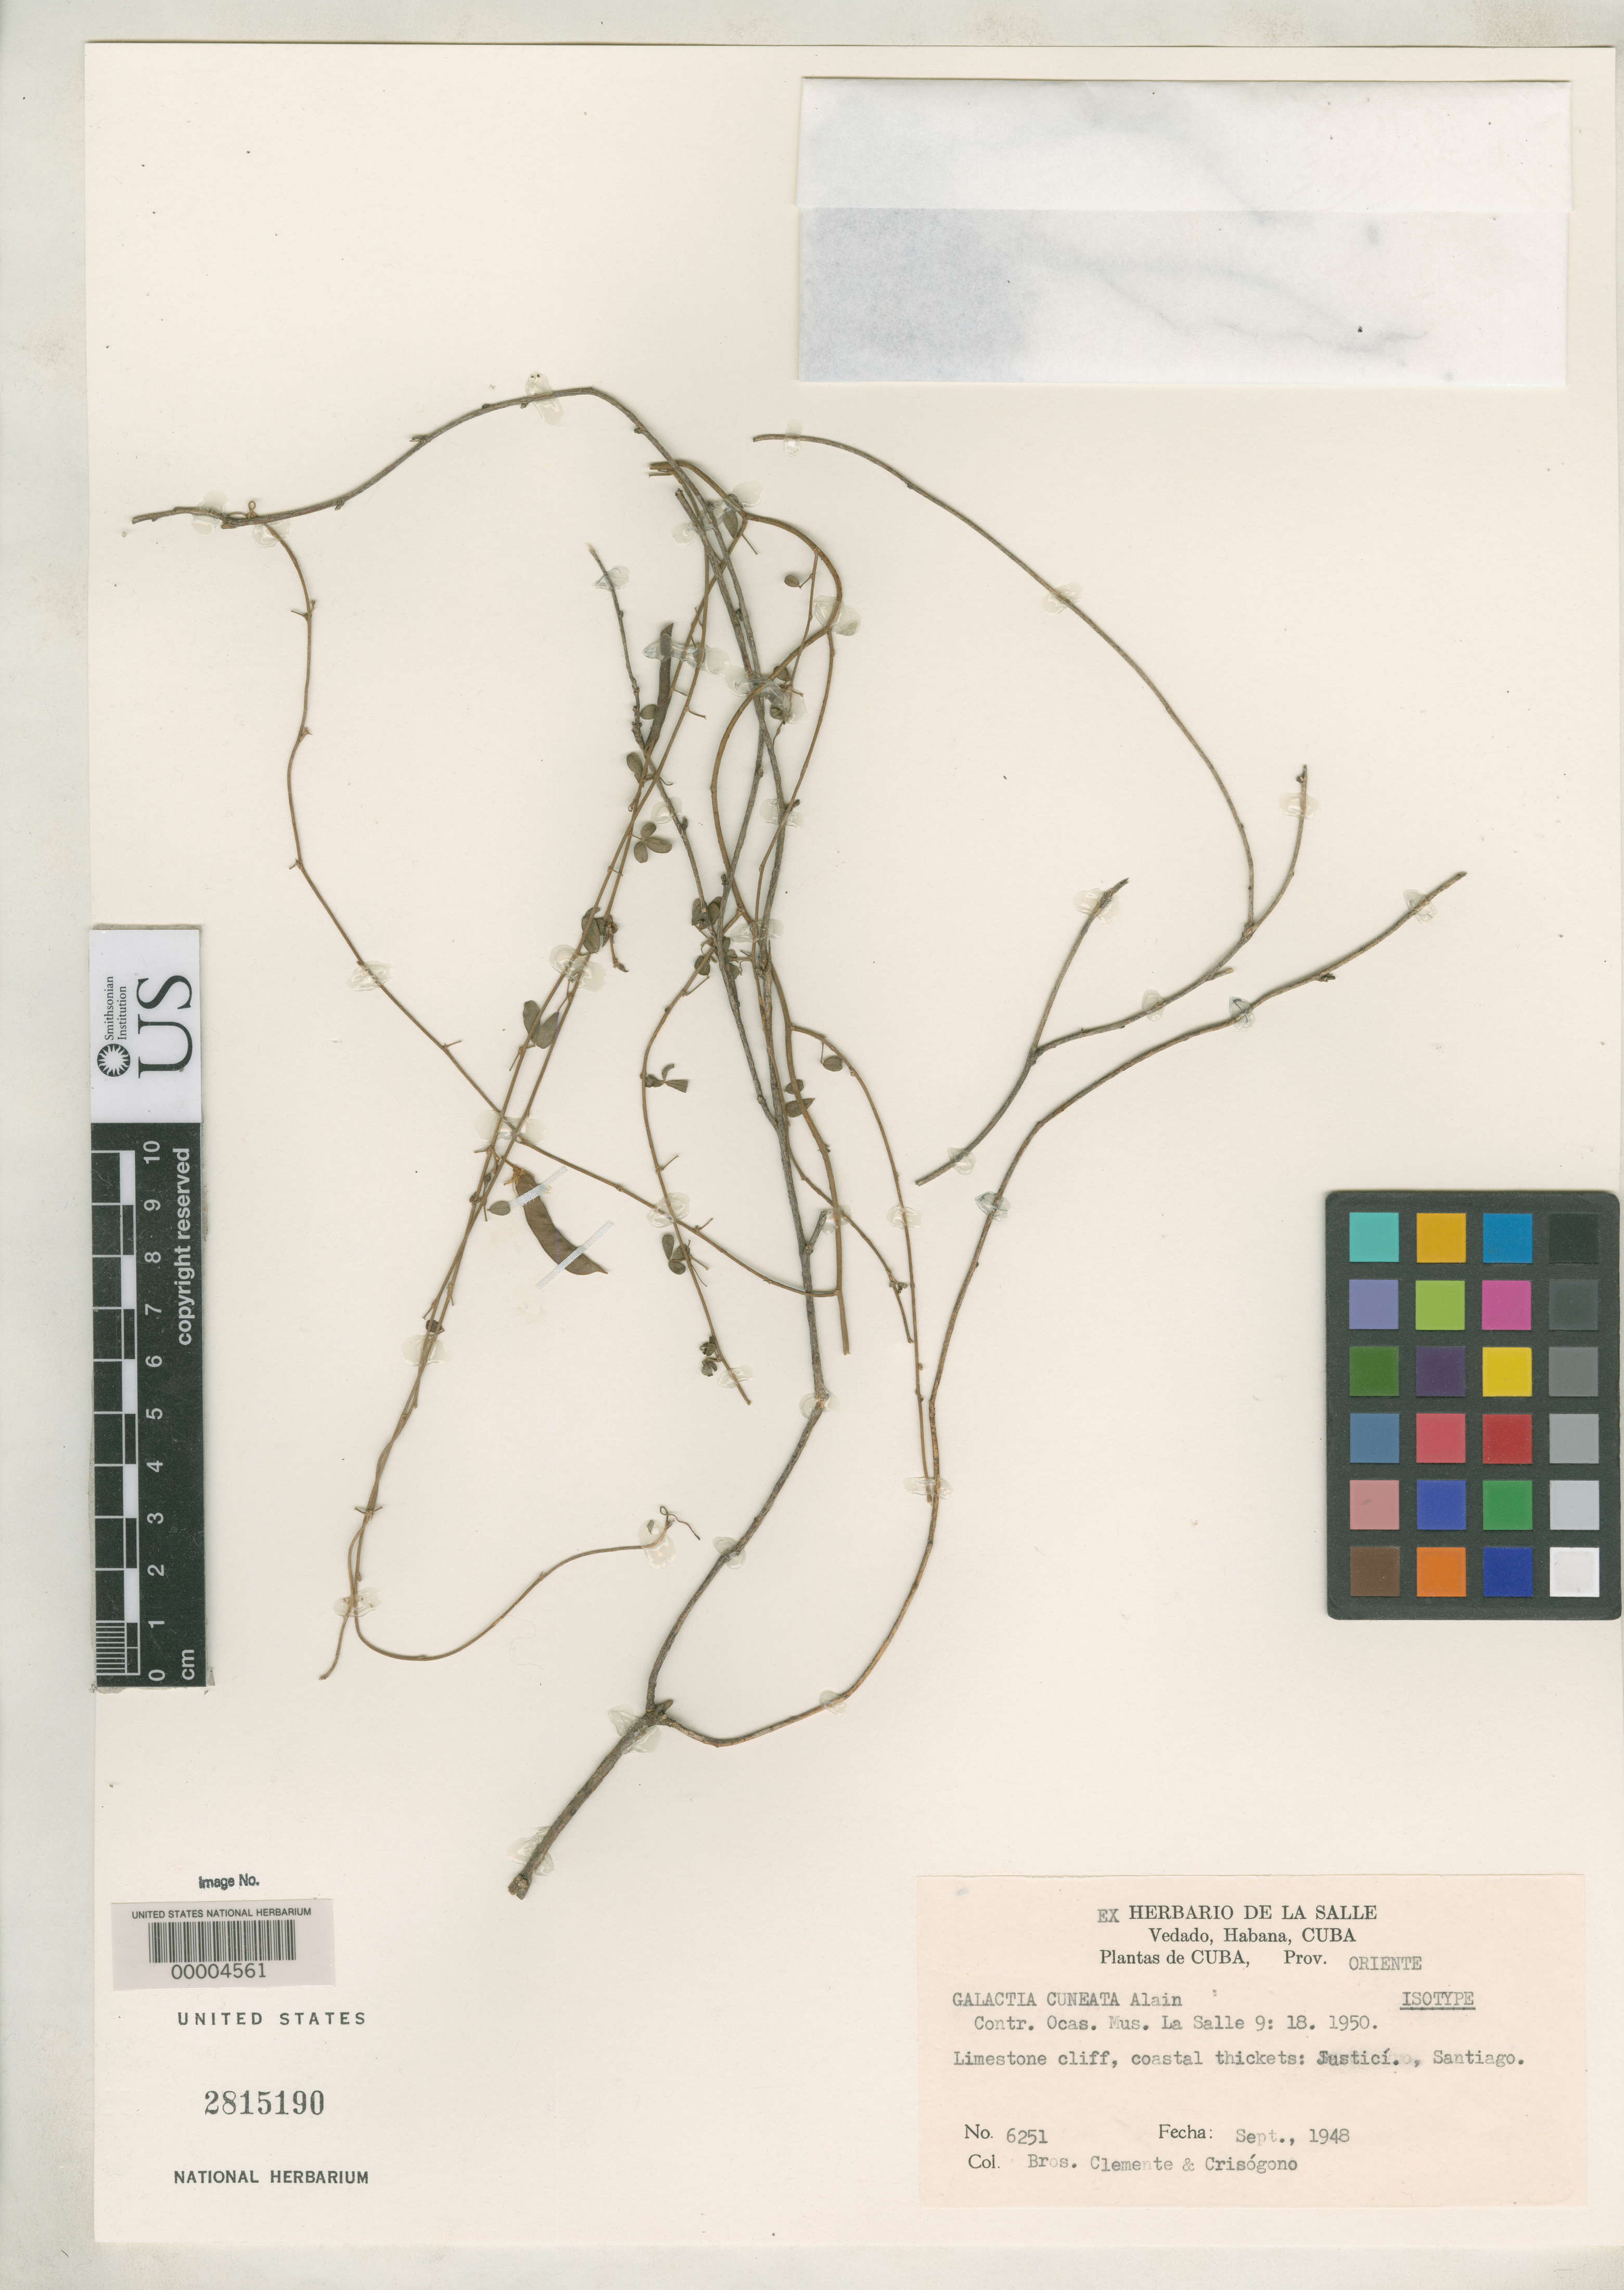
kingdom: Plantae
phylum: Tracheophyta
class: Magnoliopsida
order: Fabales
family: Fabaceae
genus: Galactia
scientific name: Galactia cuneata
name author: Alain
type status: Isotype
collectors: A. Clément Téteau & Bro. Chrysogone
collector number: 6251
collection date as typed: Sep 1948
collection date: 1948-09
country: Cuba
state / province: Oriente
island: Greater Antilles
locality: Justici, Santiago.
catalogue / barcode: US 2815190